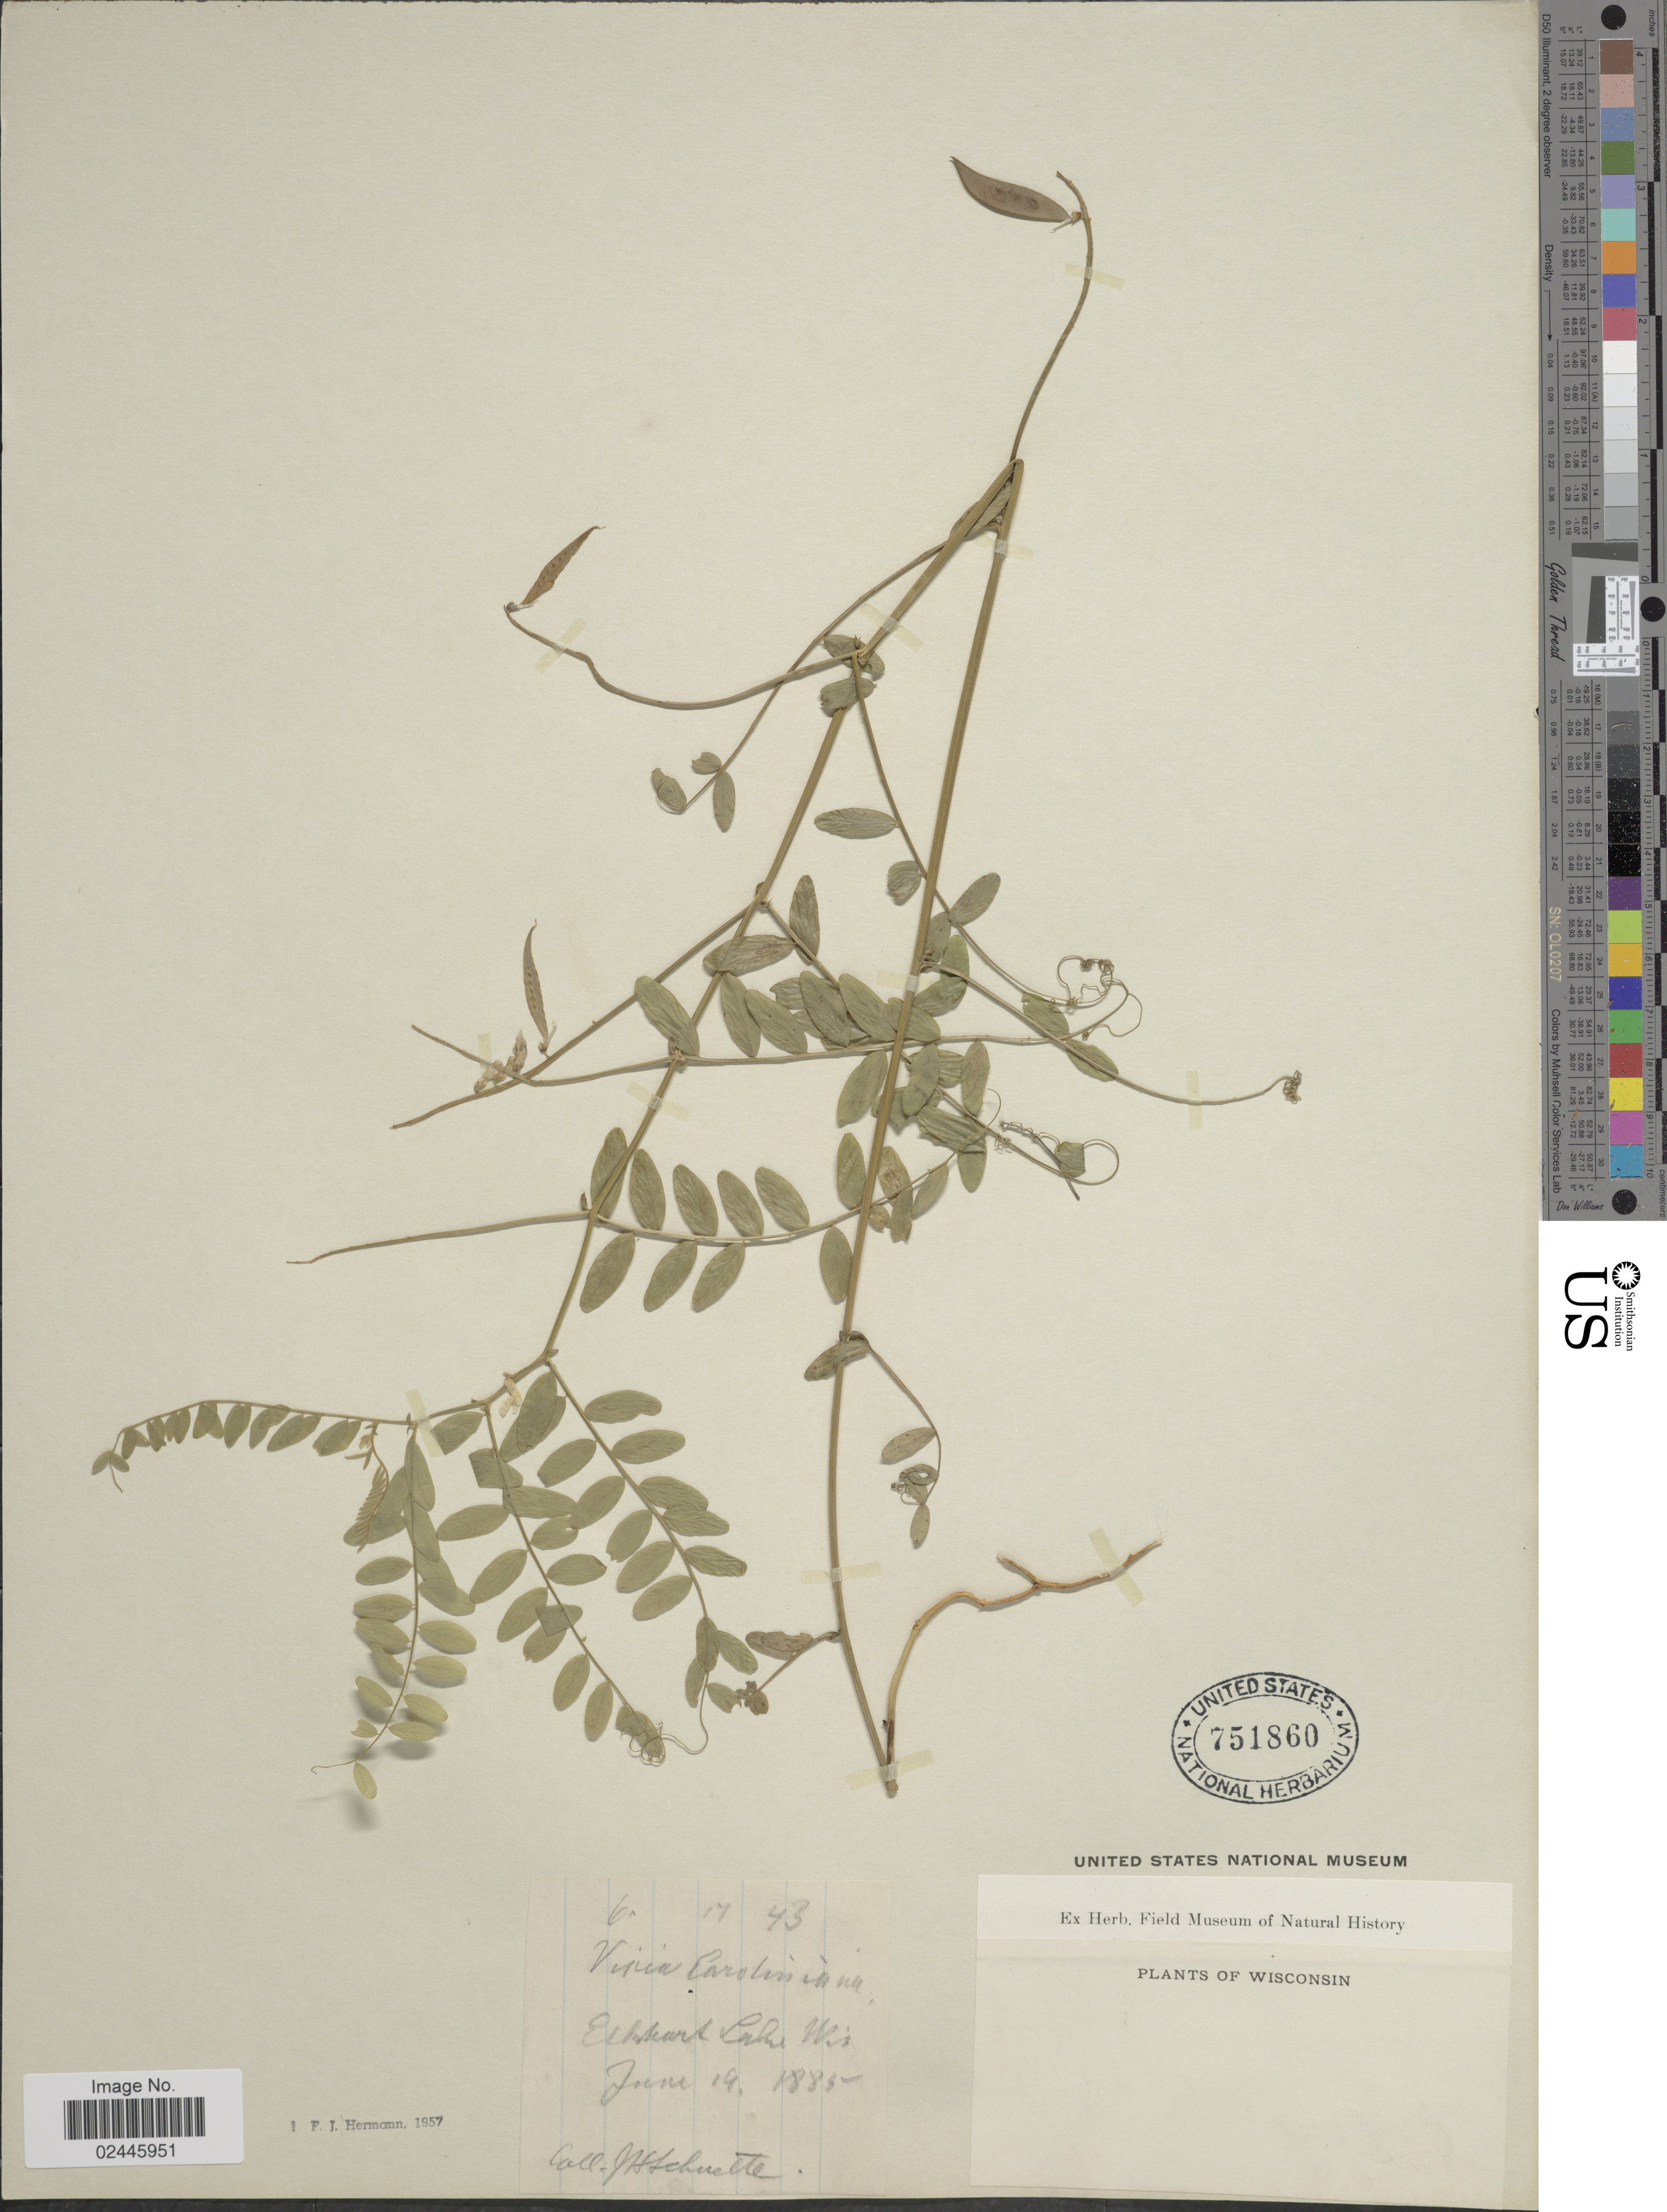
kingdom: Plantae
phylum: Tracheophyta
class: Magnoliopsida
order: Fabales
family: Fabaceae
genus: Vicia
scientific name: Vicia caroliniana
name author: Walter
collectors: J. H. Schuette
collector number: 6.17.43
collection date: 1885-06-19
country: United States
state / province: Wisconsin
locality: Elkhart Lake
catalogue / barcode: US 751860